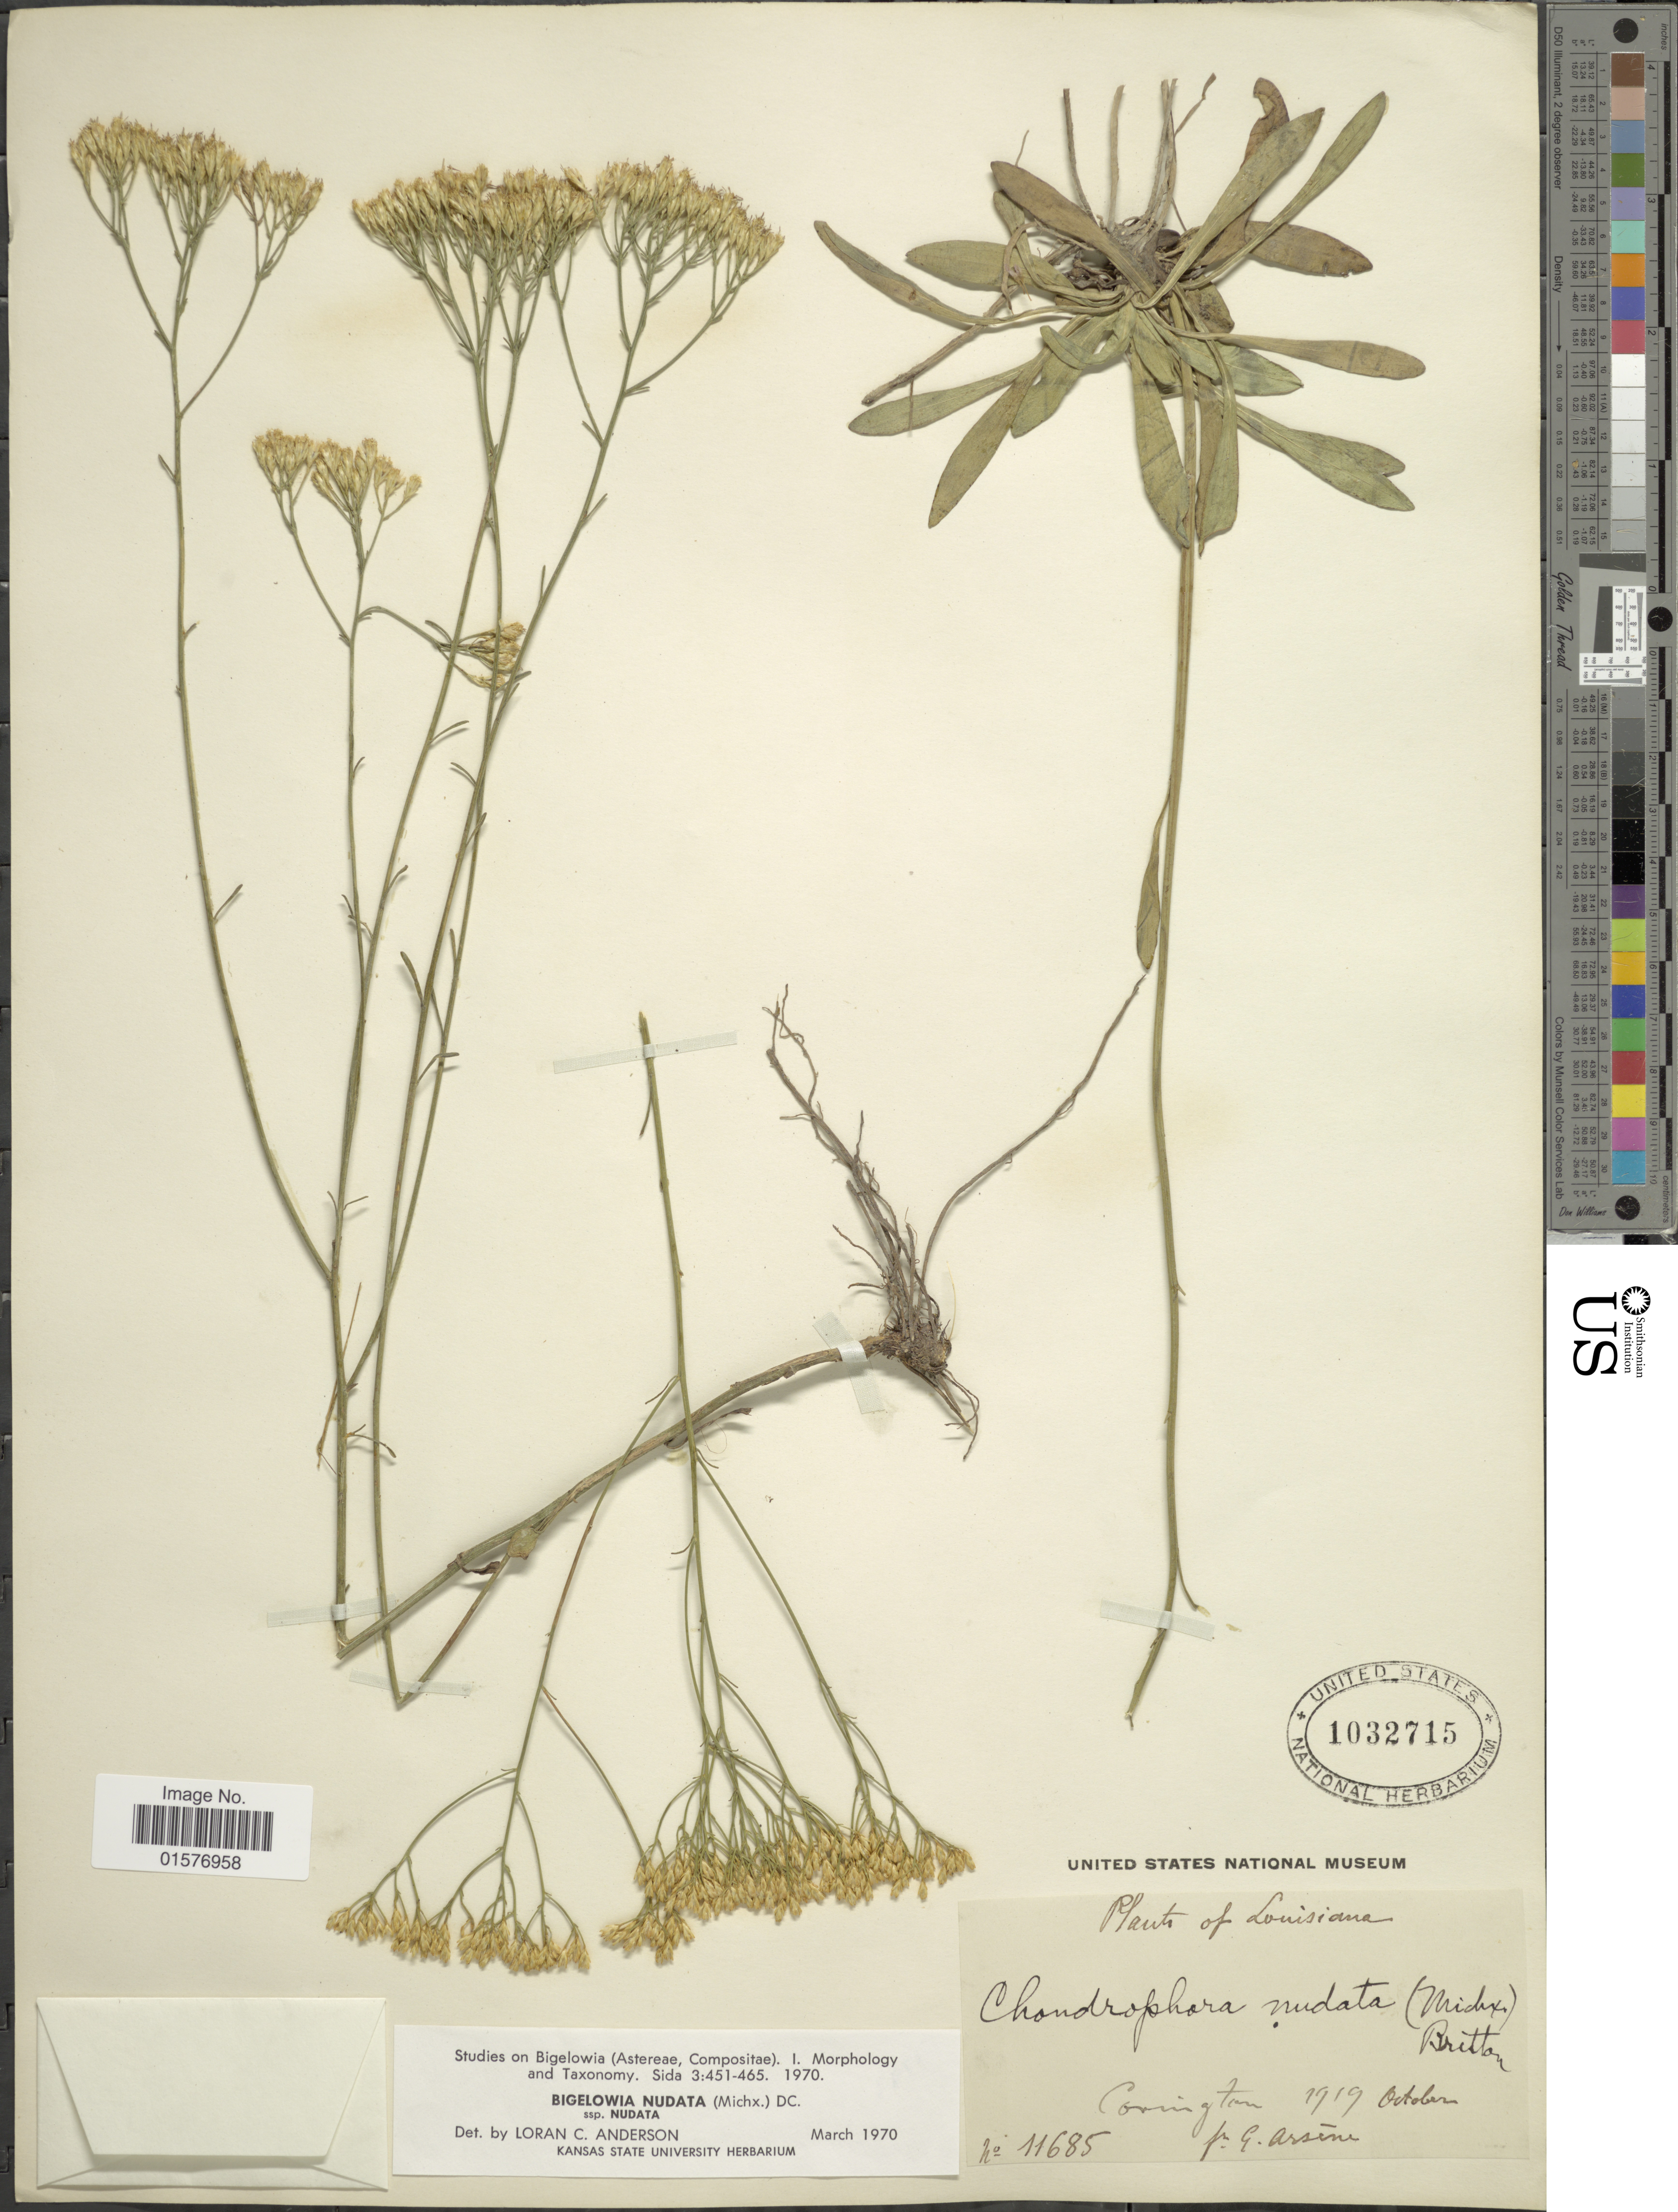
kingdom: Plantae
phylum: Tracheophyta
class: Magnoliopsida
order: Asterales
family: Asteraceae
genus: Bigelowia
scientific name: Bigelowia nudata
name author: (Michx.) DC.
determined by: Urbatsch, Lowell E., Curator (LSU), Louisiana State University (UNITED STATES)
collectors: Bro. G. Arsène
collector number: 11685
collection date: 1919-10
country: United States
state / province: Louisiana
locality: Covington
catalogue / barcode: US 1032715